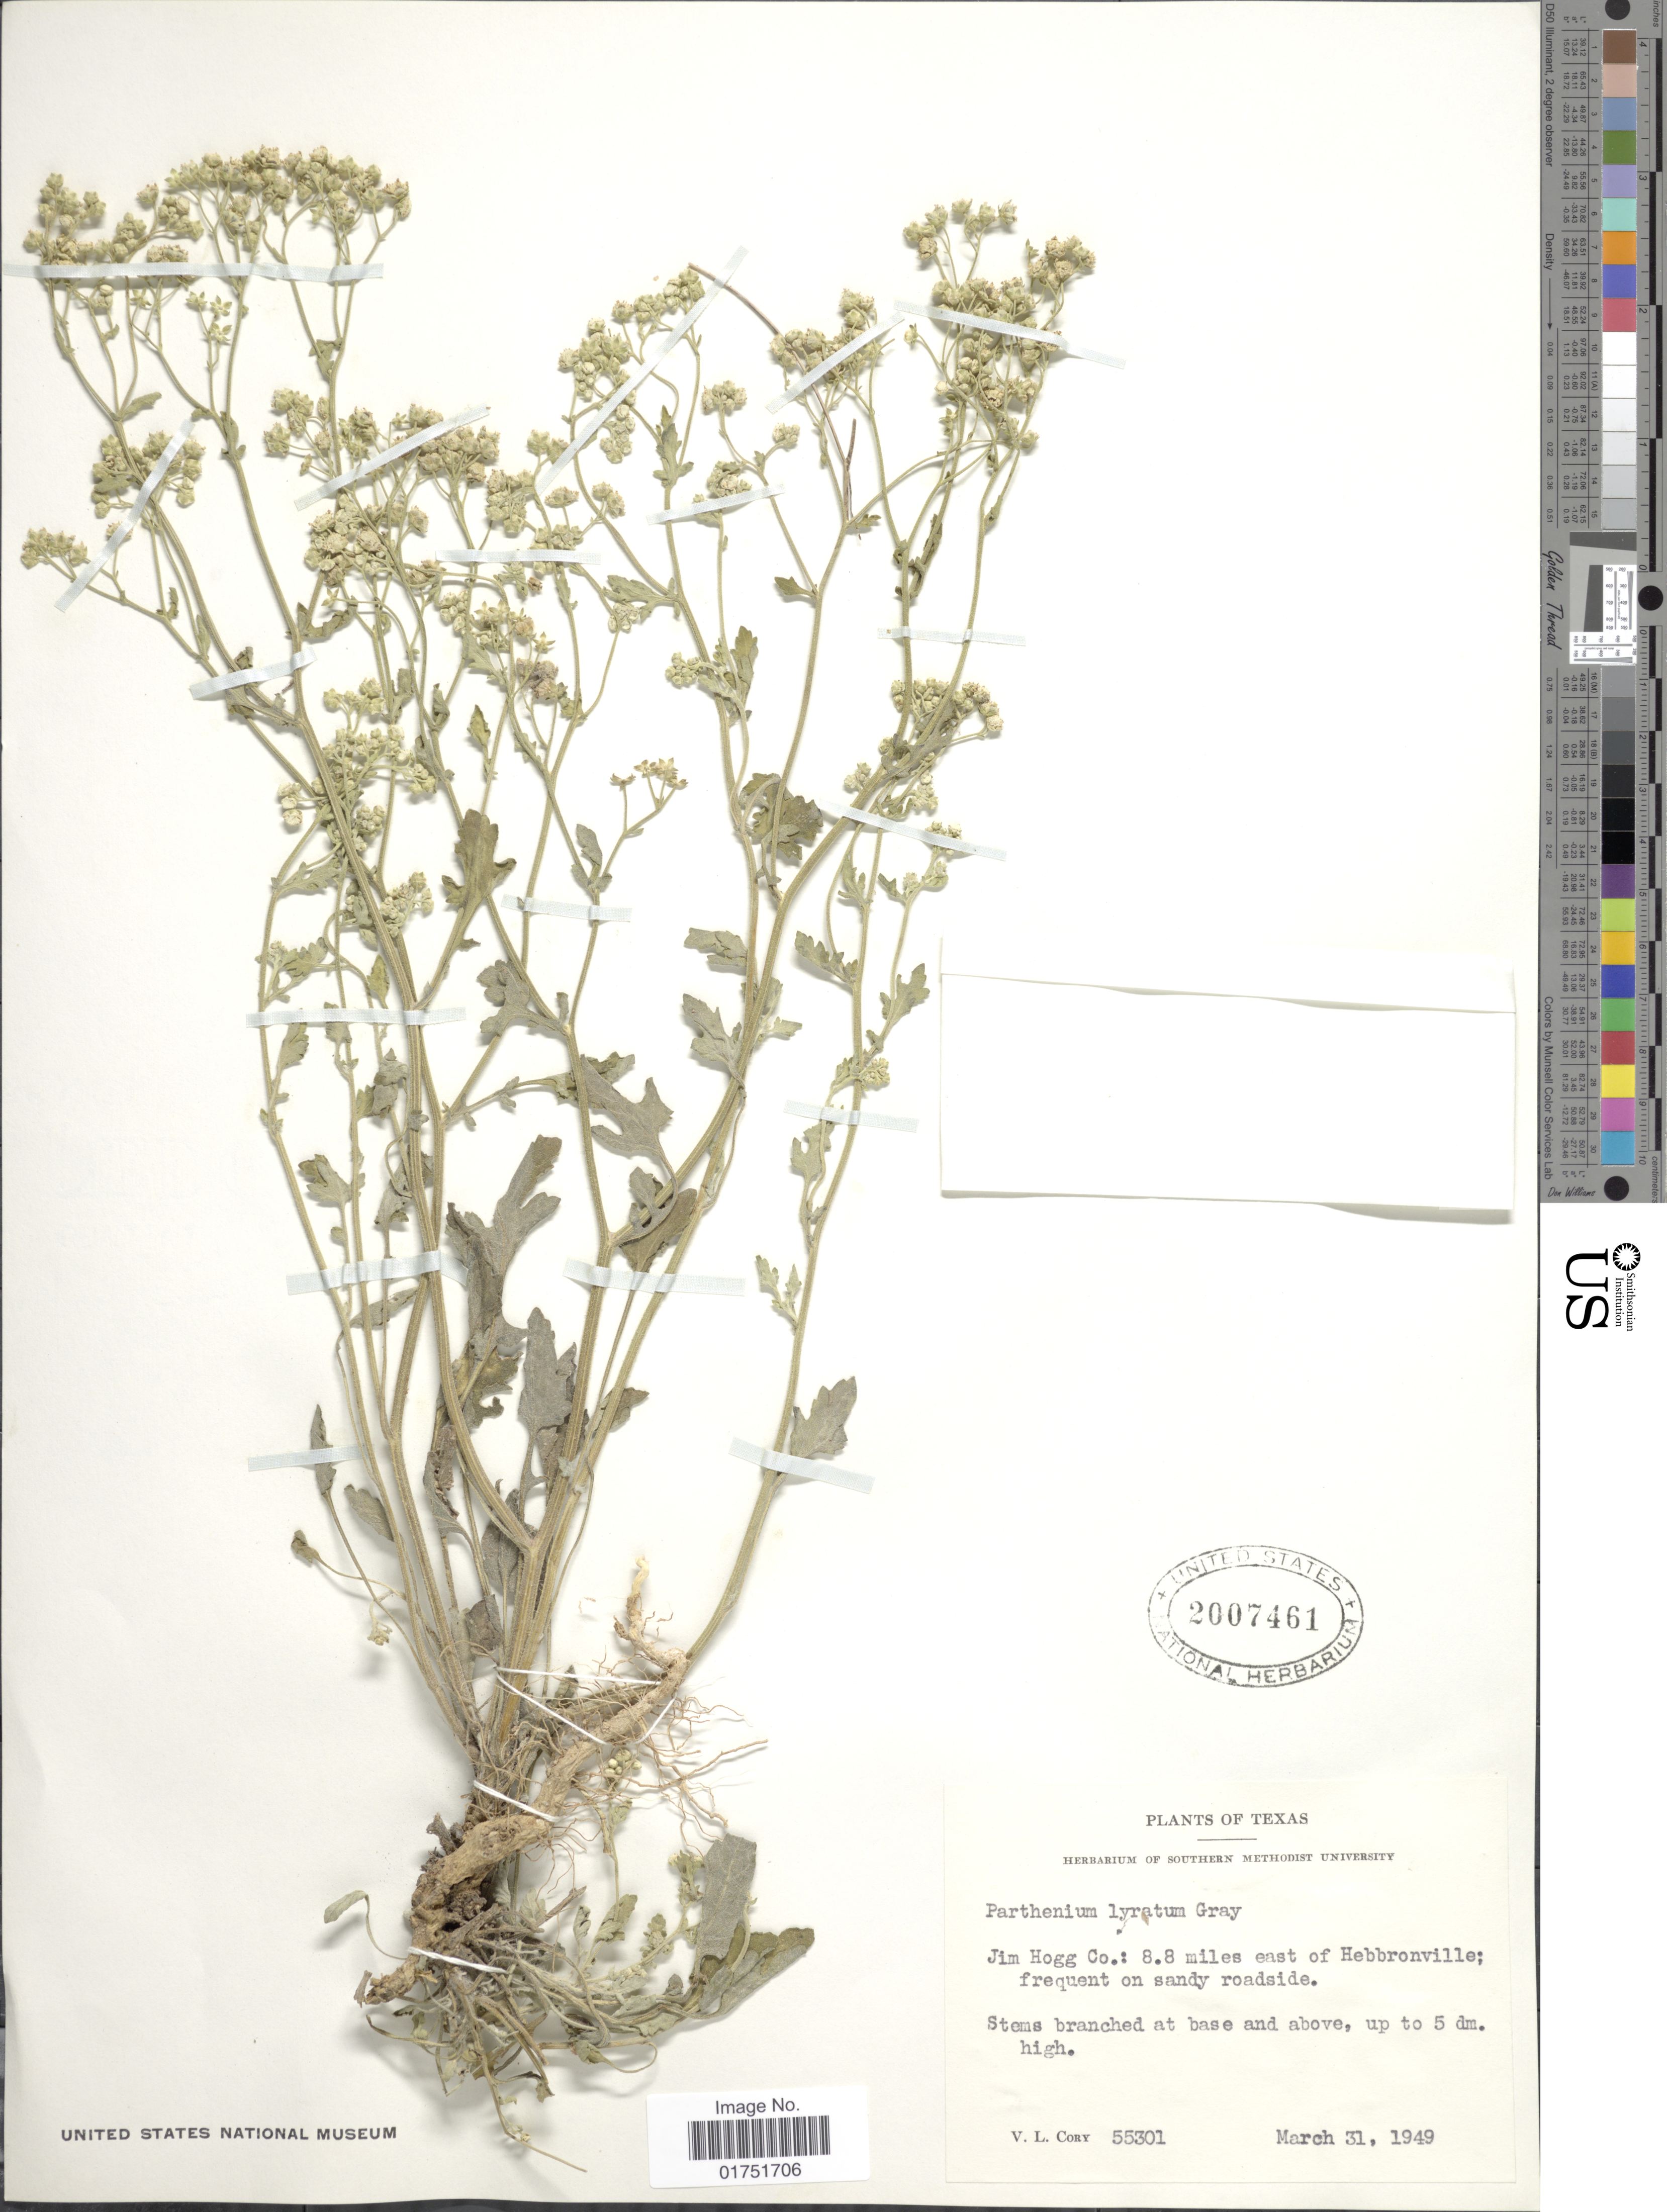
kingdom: Plantae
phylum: Tracheophyta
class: Magnoliopsida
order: Asterales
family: Asteraceae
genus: Parthenium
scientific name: Parthenium confertum var. lyratum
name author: (A. Gray) Rollins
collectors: V. Cory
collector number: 55301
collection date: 1949-03-31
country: United States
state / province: Texas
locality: Jim Hogg Co., 8.8 miles east of Hebbronville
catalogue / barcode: US 2007461